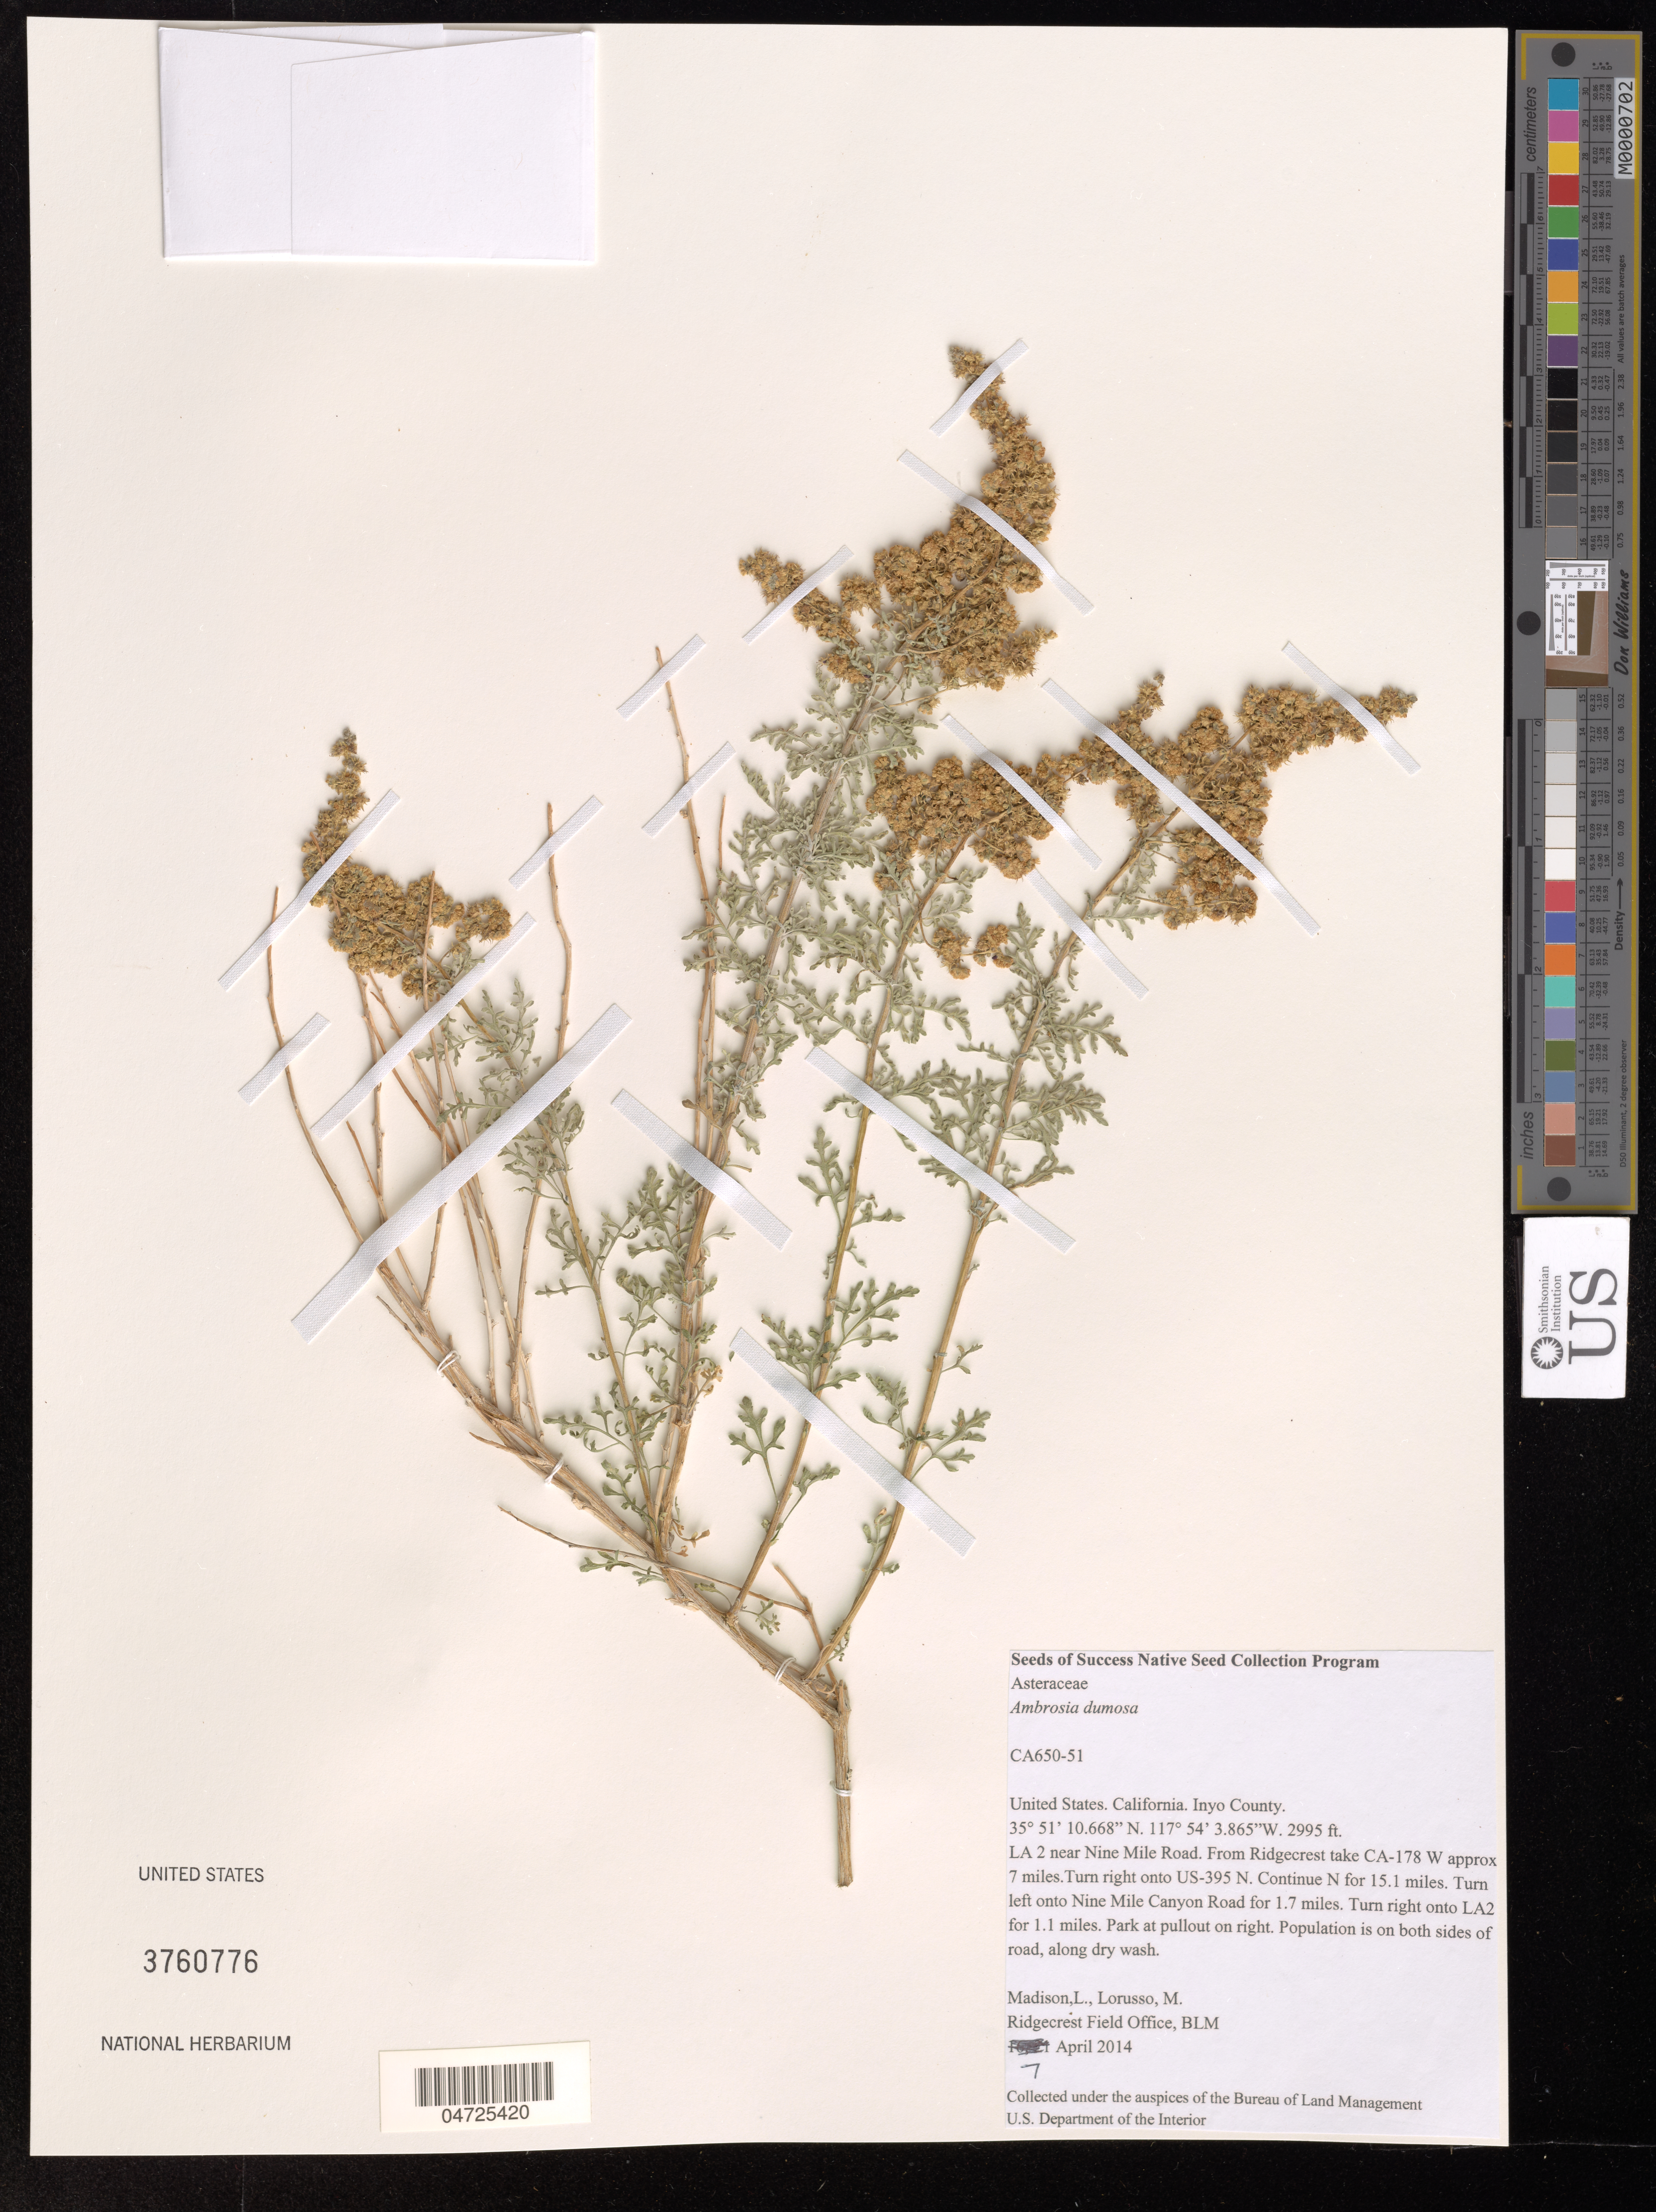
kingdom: Plantae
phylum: Tracheophyta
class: Magnoliopsida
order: Asterales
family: Asteraceae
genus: Ambrosia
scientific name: Ambrosia dumosa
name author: (A. Gray) W.W.Payne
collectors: L. Madison & M. Lorusso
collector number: CA650-51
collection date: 2014-04-07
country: United States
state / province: California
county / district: Inyo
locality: Inyo County. LA 2 near Nine Mile Road. From Ridgecrest take CA-178 W approx 7 miles. Turn right onto US-395 N. Continue N for 15.1 miles. Turn left onto Nine Mile Canyon Road for 1.7 miles. Turn right onto LA2 for 1.1 miles. Park at pullout on right. Population is on both sides of road.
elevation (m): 913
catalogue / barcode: US 3760776